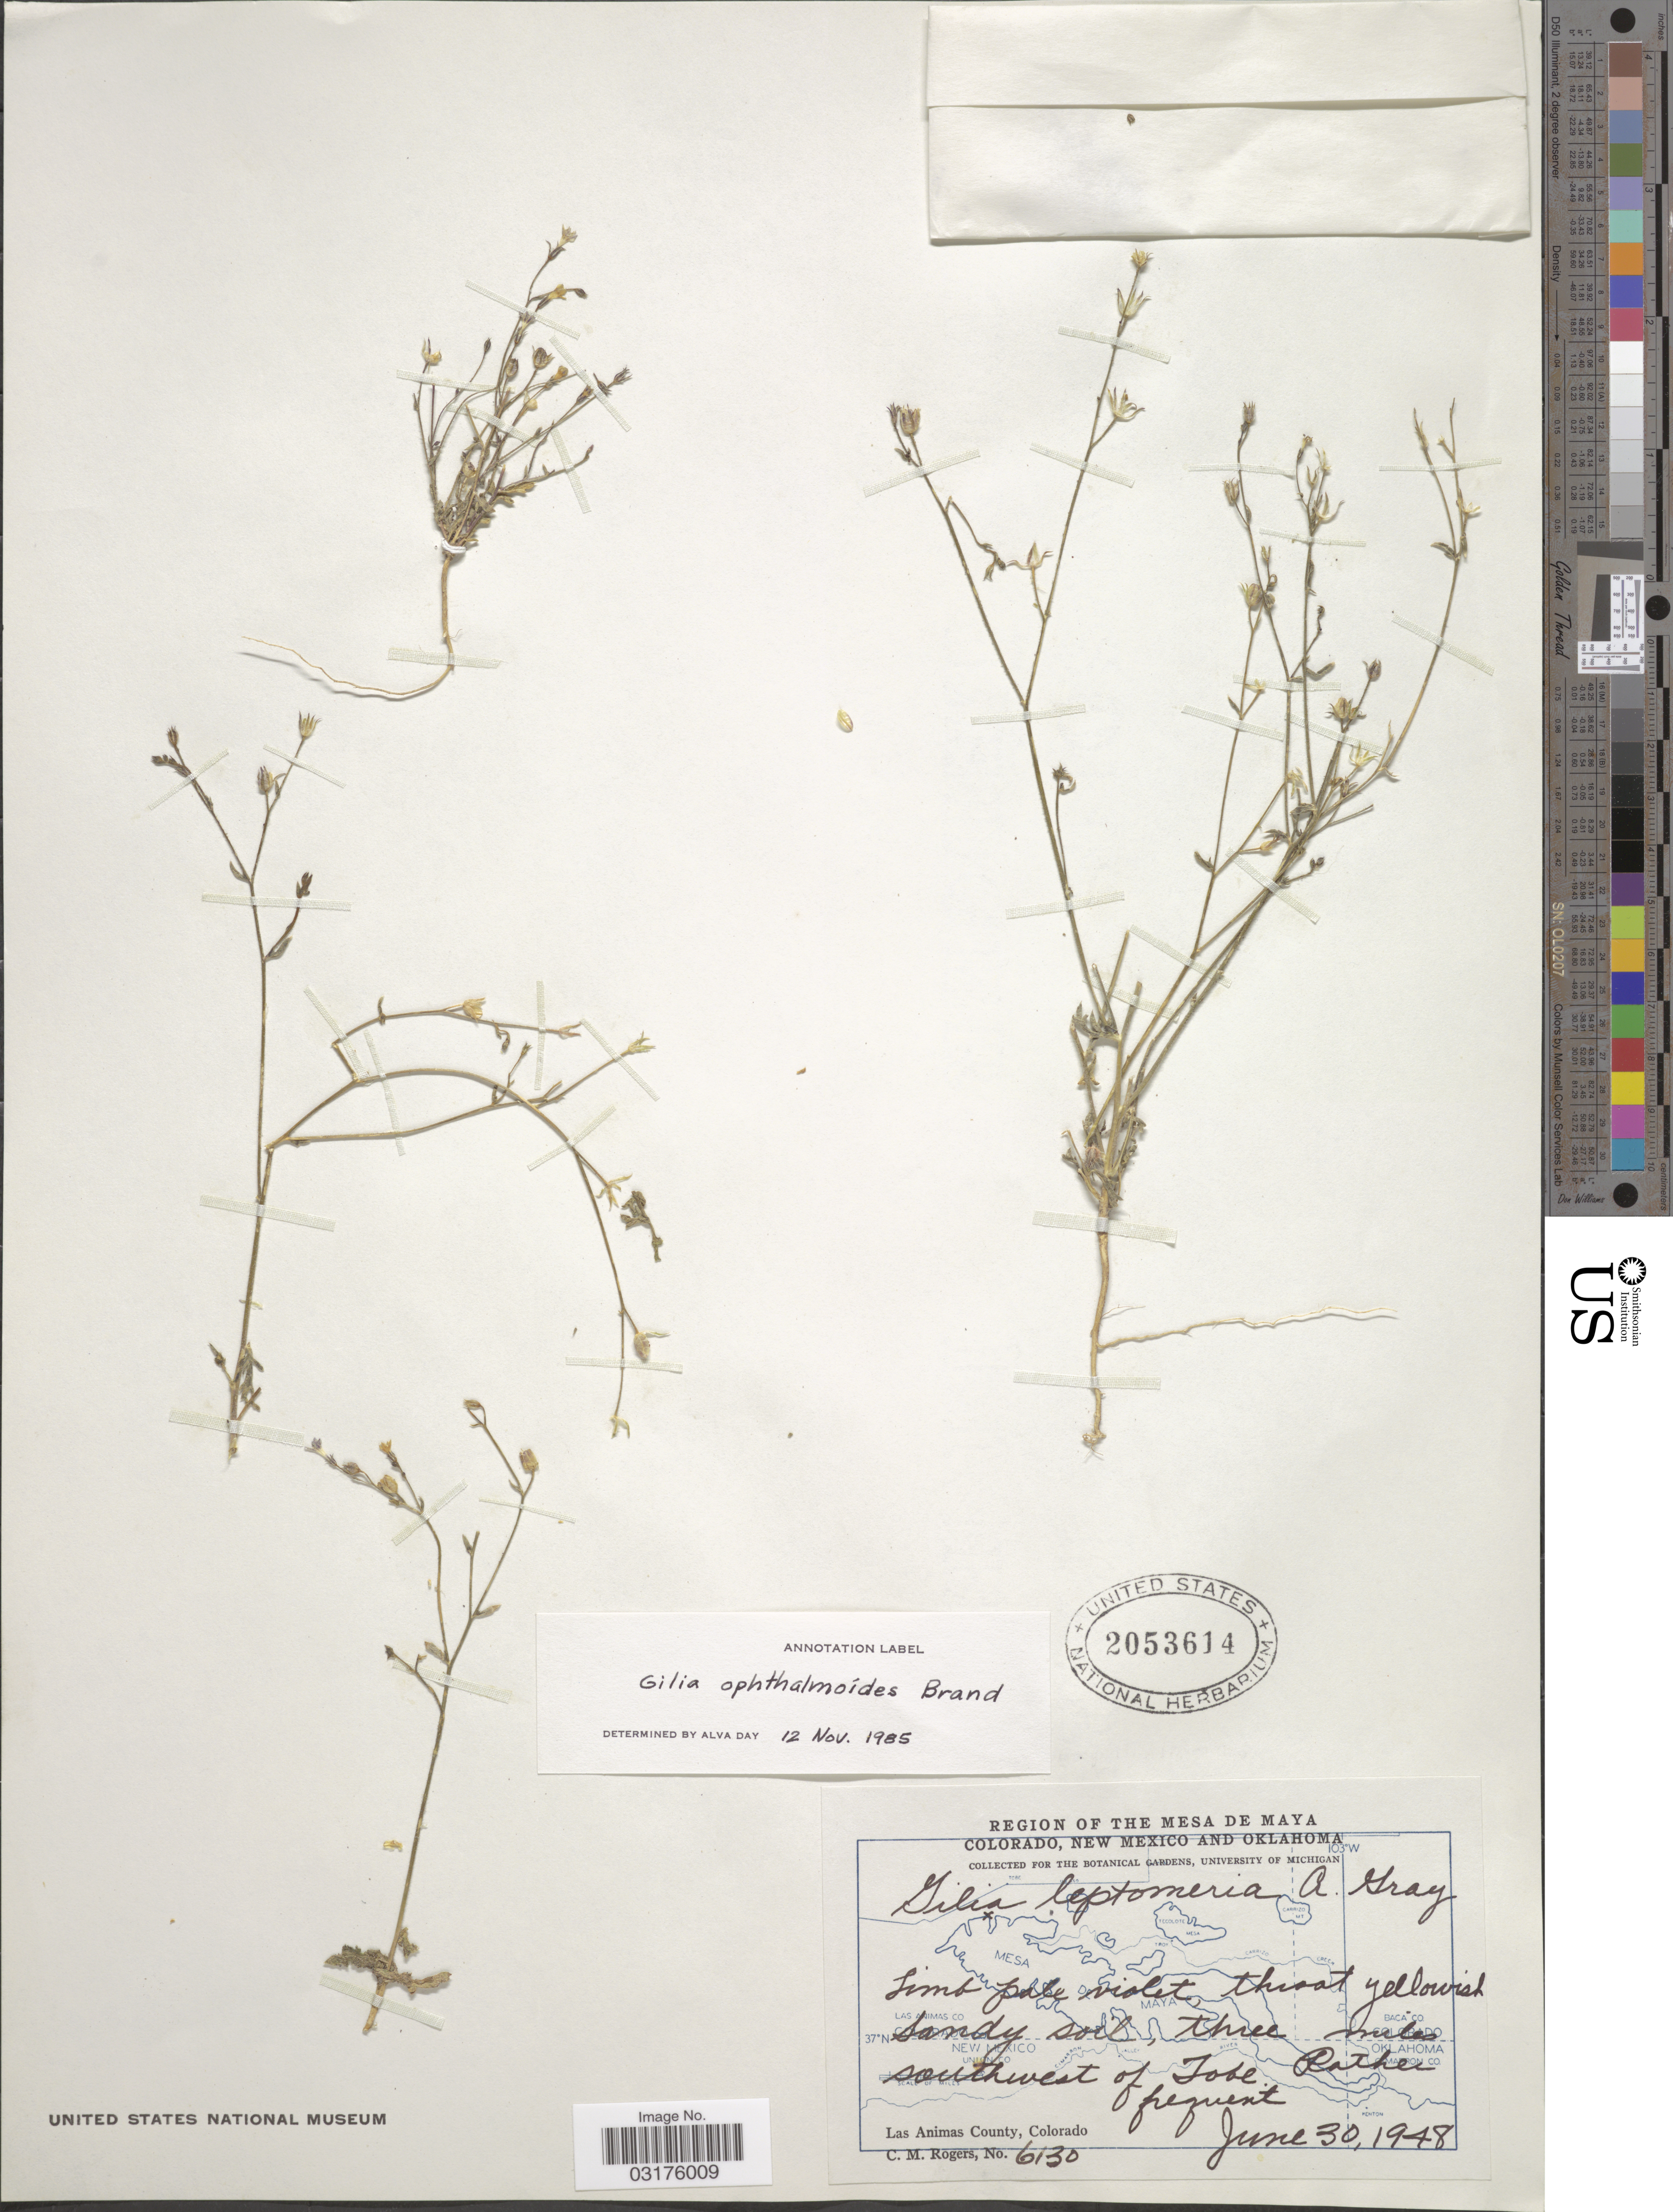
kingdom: Plantae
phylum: Tracheophyta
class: Magnoliopsida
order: Ericales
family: Polemoniaceae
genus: Gilia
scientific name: Gilia ophthalmoides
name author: Brand in Engl.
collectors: C. M. Rogers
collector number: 6130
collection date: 1948-06-30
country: United States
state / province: Colorado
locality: Region of the Mesa de Maya, three miles southwest of Tobe. Rather frequent, Las Animas County.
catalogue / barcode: US 2053614